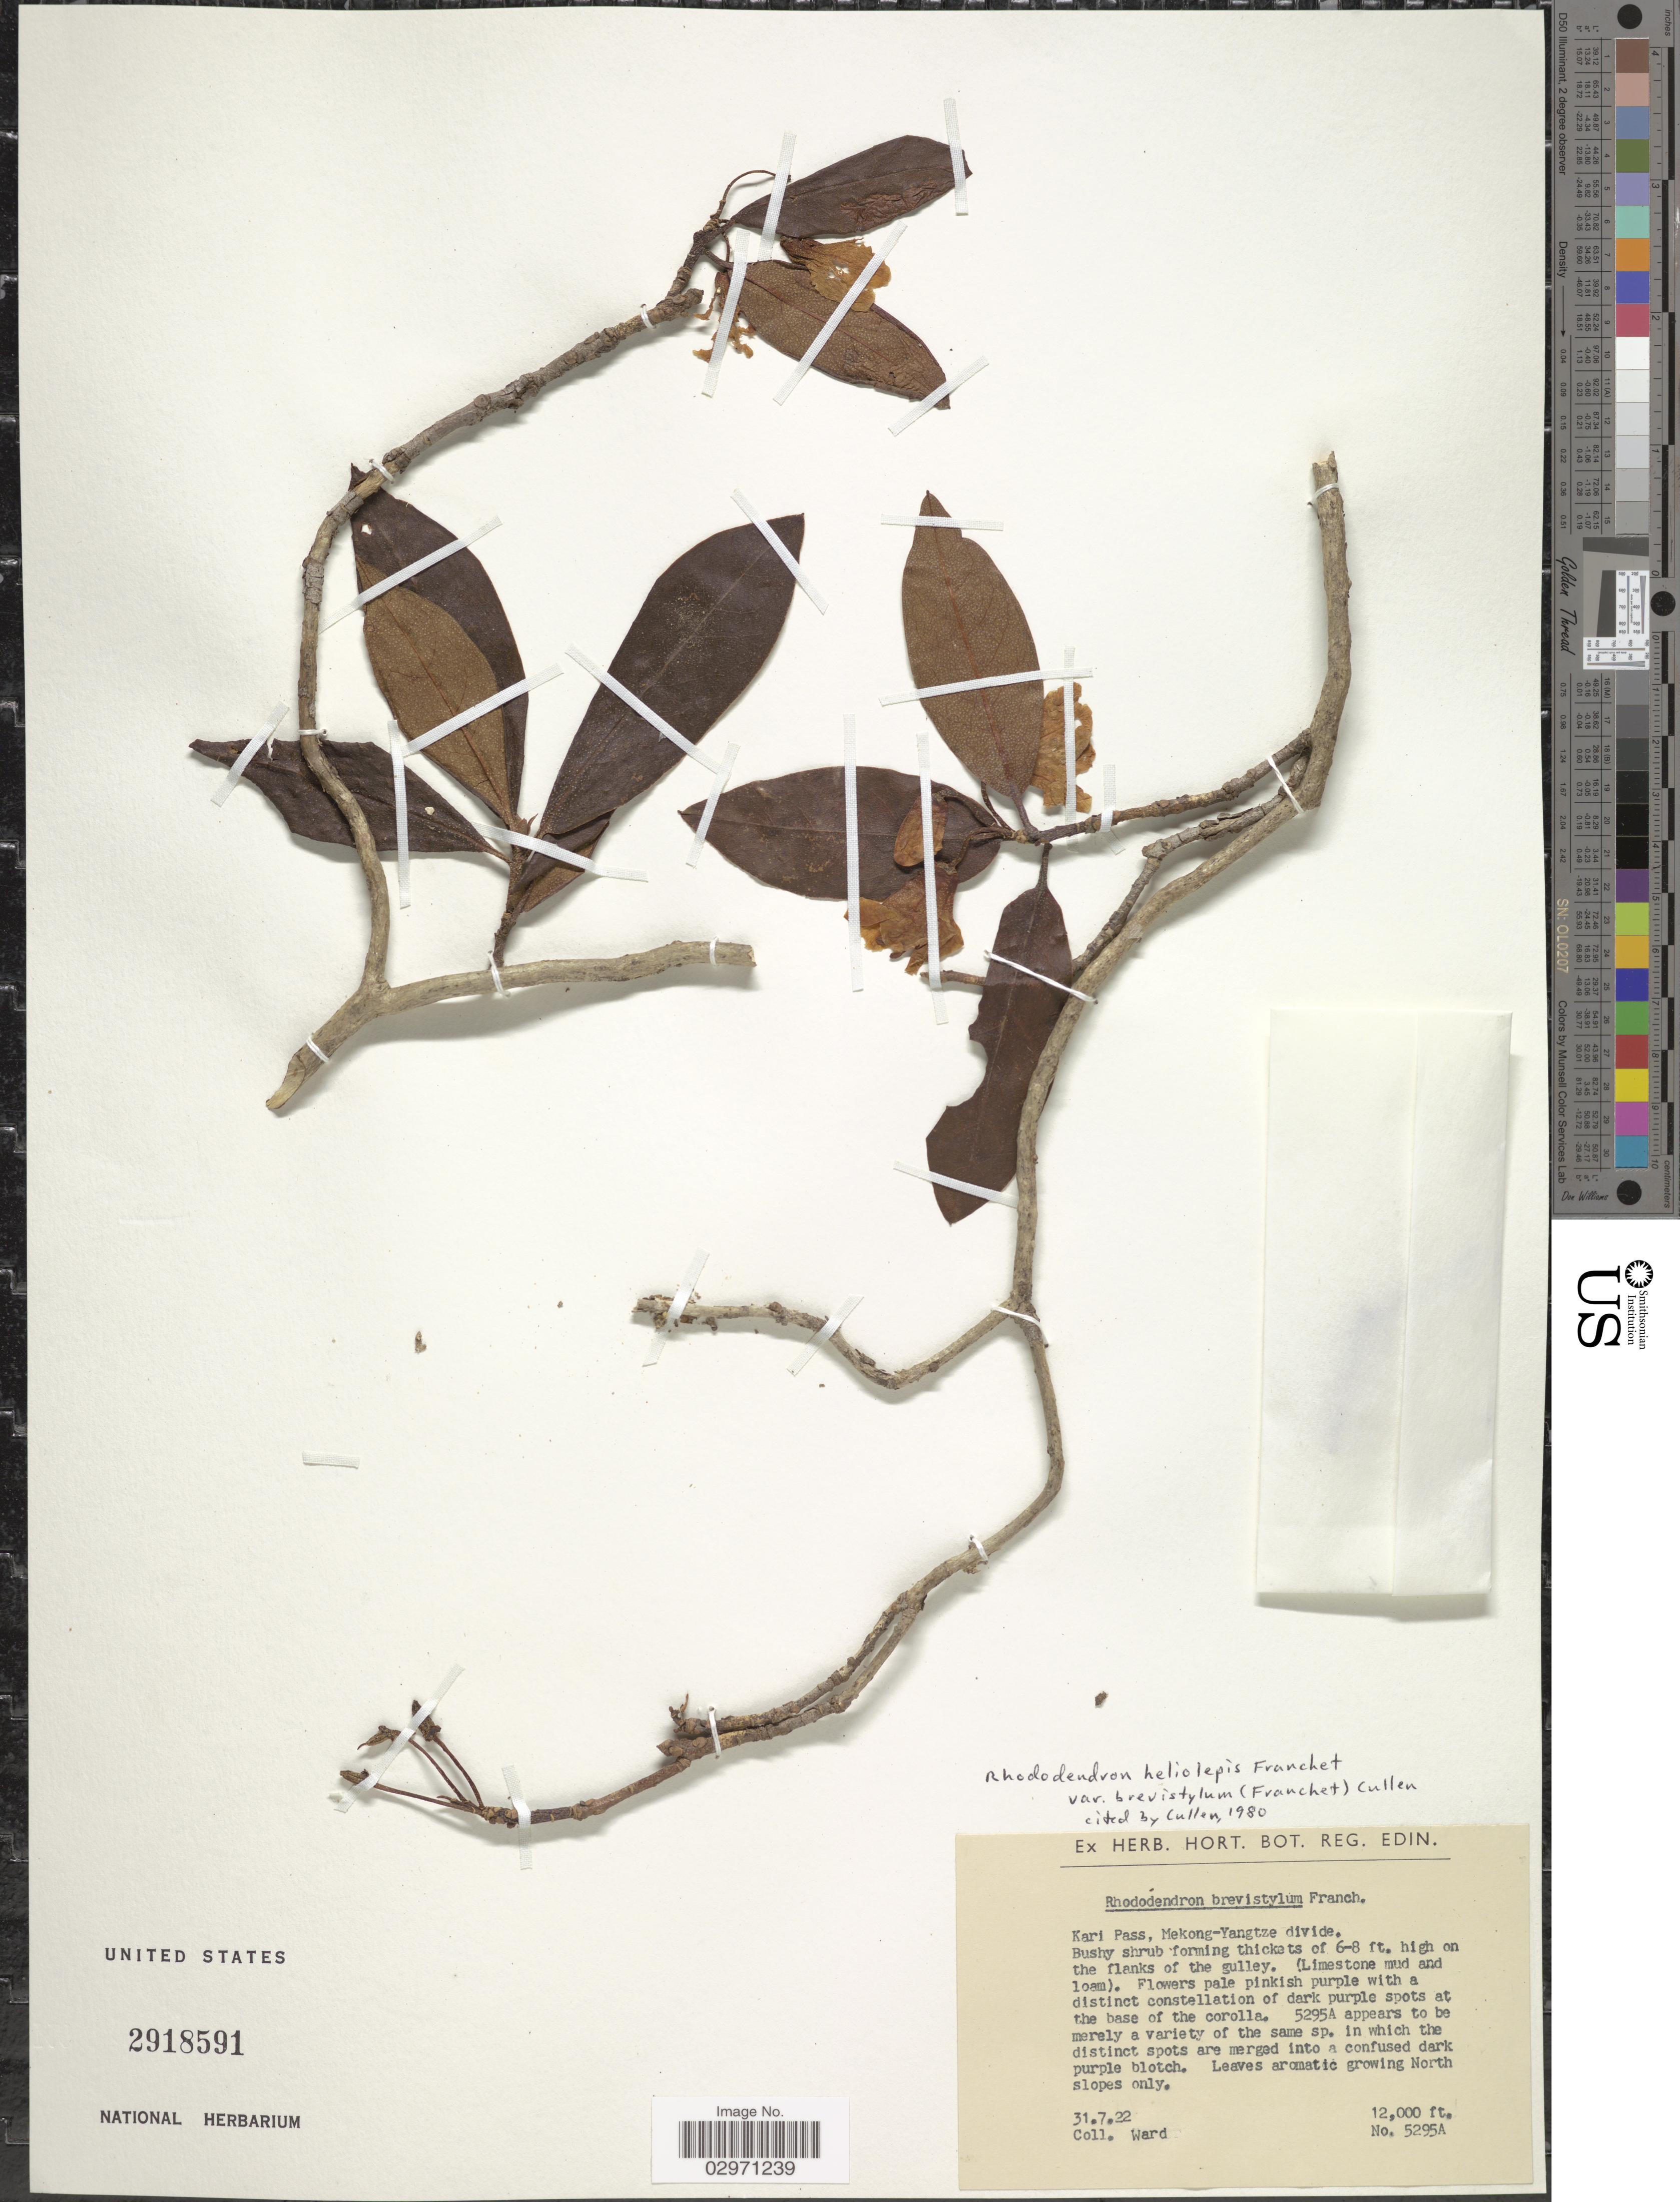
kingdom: Plantae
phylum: Tracheophyta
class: Magnoliopsida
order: Ericales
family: Ericaceae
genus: Rhododendron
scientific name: Rhododendron heliolepis var. brevistylum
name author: (Franch.) Cullen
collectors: -- Ward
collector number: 5295A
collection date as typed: Transcribed d/m/y: 31/7/22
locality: Kari Pass, Mekong-Yangtze divide.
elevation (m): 3658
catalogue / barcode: US 2918591